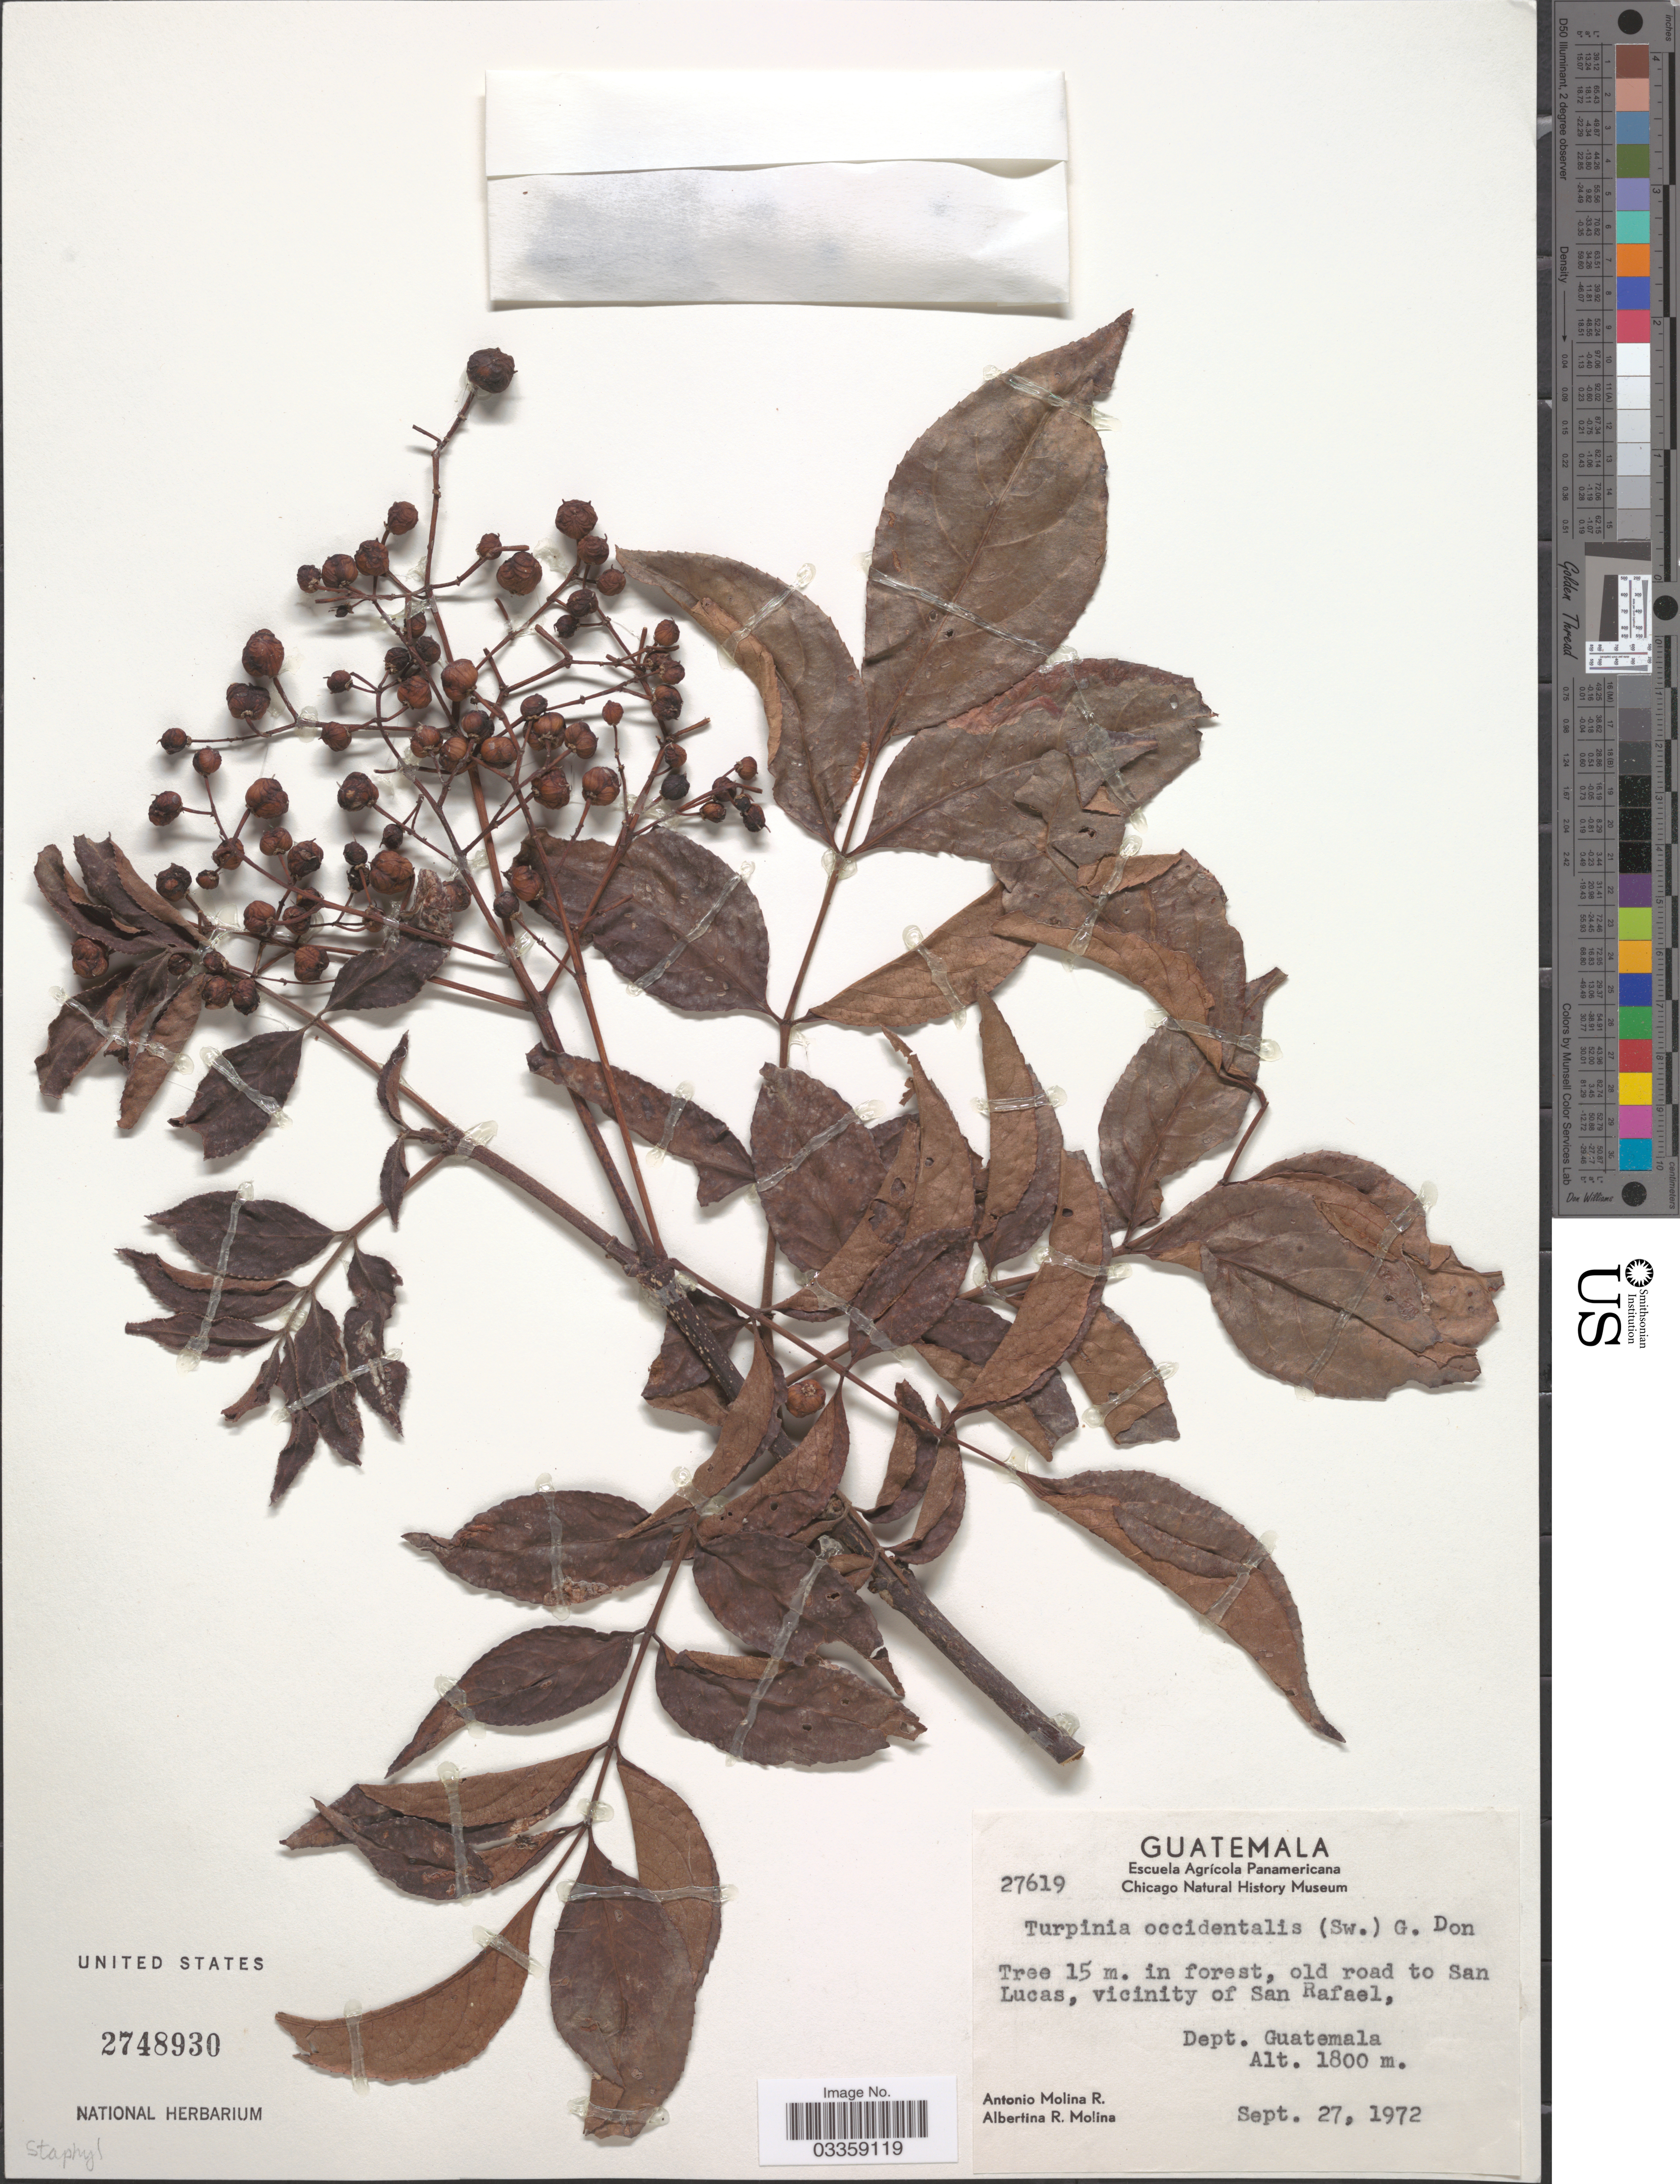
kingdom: Plantae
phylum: Tracheophyta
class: Magnoliopsida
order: Crossosomatales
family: Staphyleaceae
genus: Turpinia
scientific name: Turpinia occidentalis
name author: (Sw.) G. Don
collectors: A. Molina R. & A. R. Molina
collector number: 27619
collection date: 1972-09-27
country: Guatemala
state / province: Guatemala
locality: Old road to San Lucas, vicinity of San Rafael, Dept. Guatemala.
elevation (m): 1800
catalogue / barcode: US 2748930